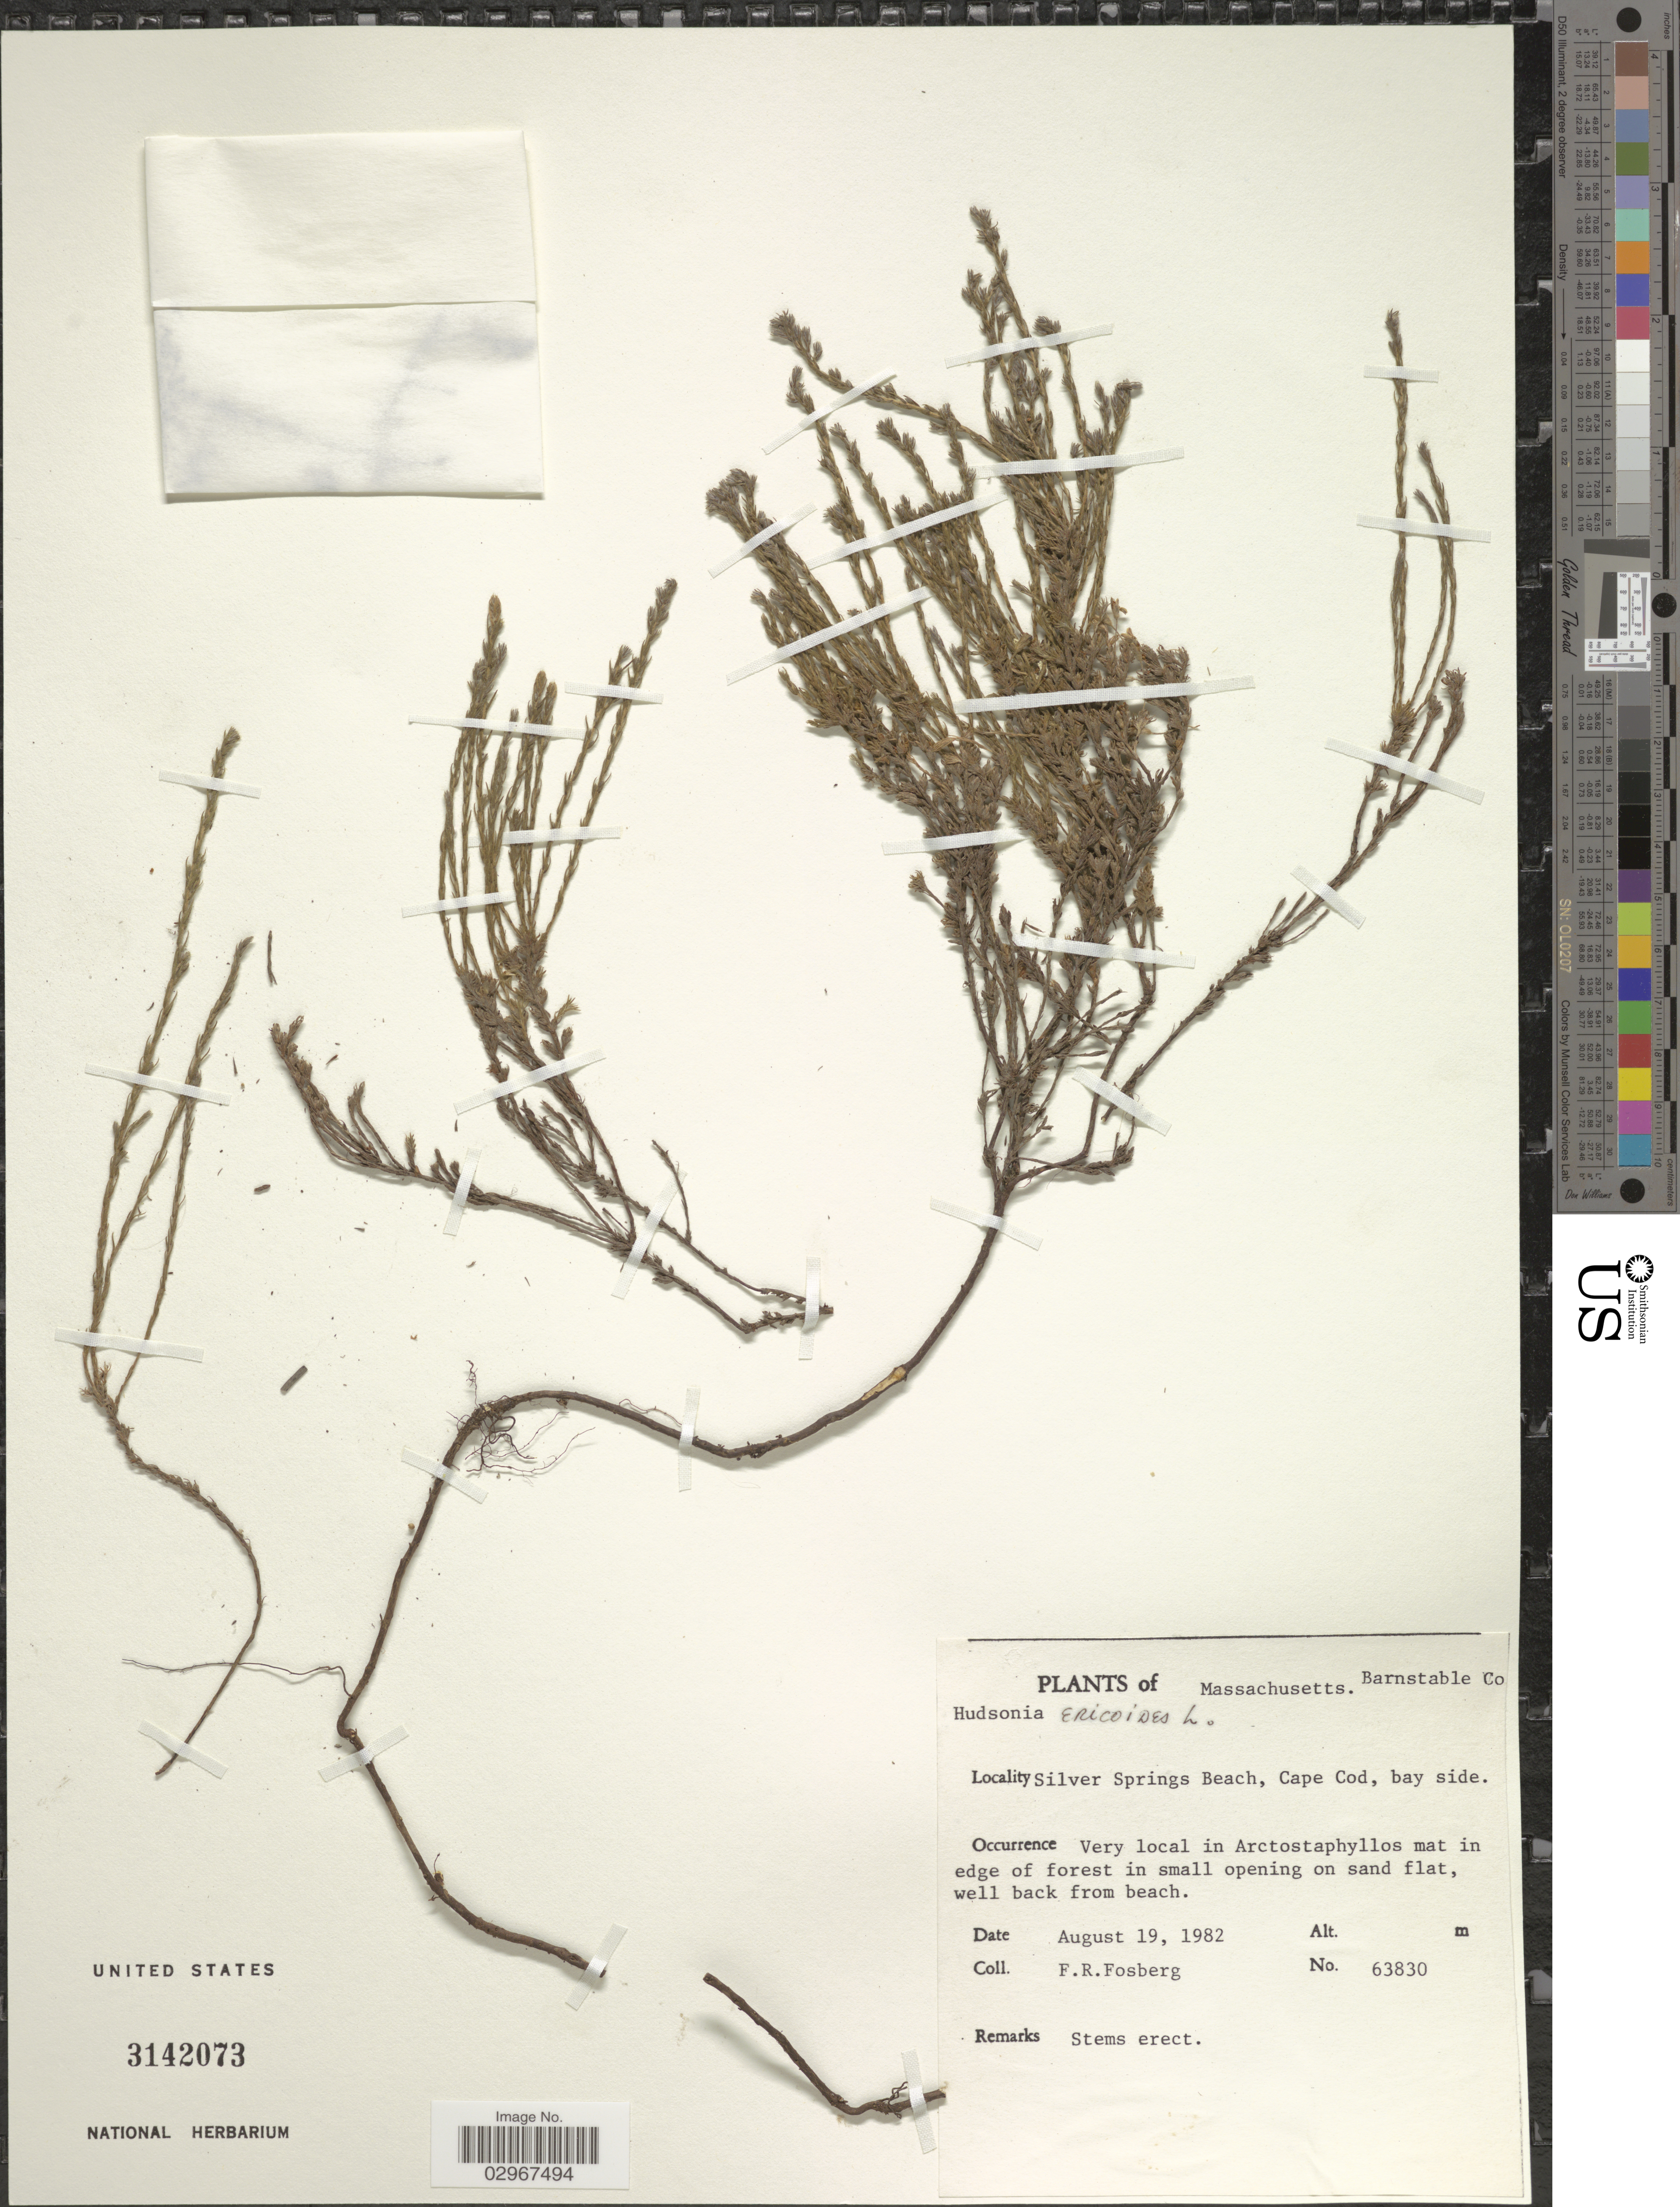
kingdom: Plantae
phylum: Tracheophyta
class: Magnoliopsida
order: Malvales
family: Cistaceae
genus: Hudsonia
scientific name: Hudsonia ericoides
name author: L.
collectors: F. R. Fosberg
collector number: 63830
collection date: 1982-08-19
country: United States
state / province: Massachusetts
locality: Barnstable Co. Silver Springs Beach, Cape Cod, bay side.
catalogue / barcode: US 3142073